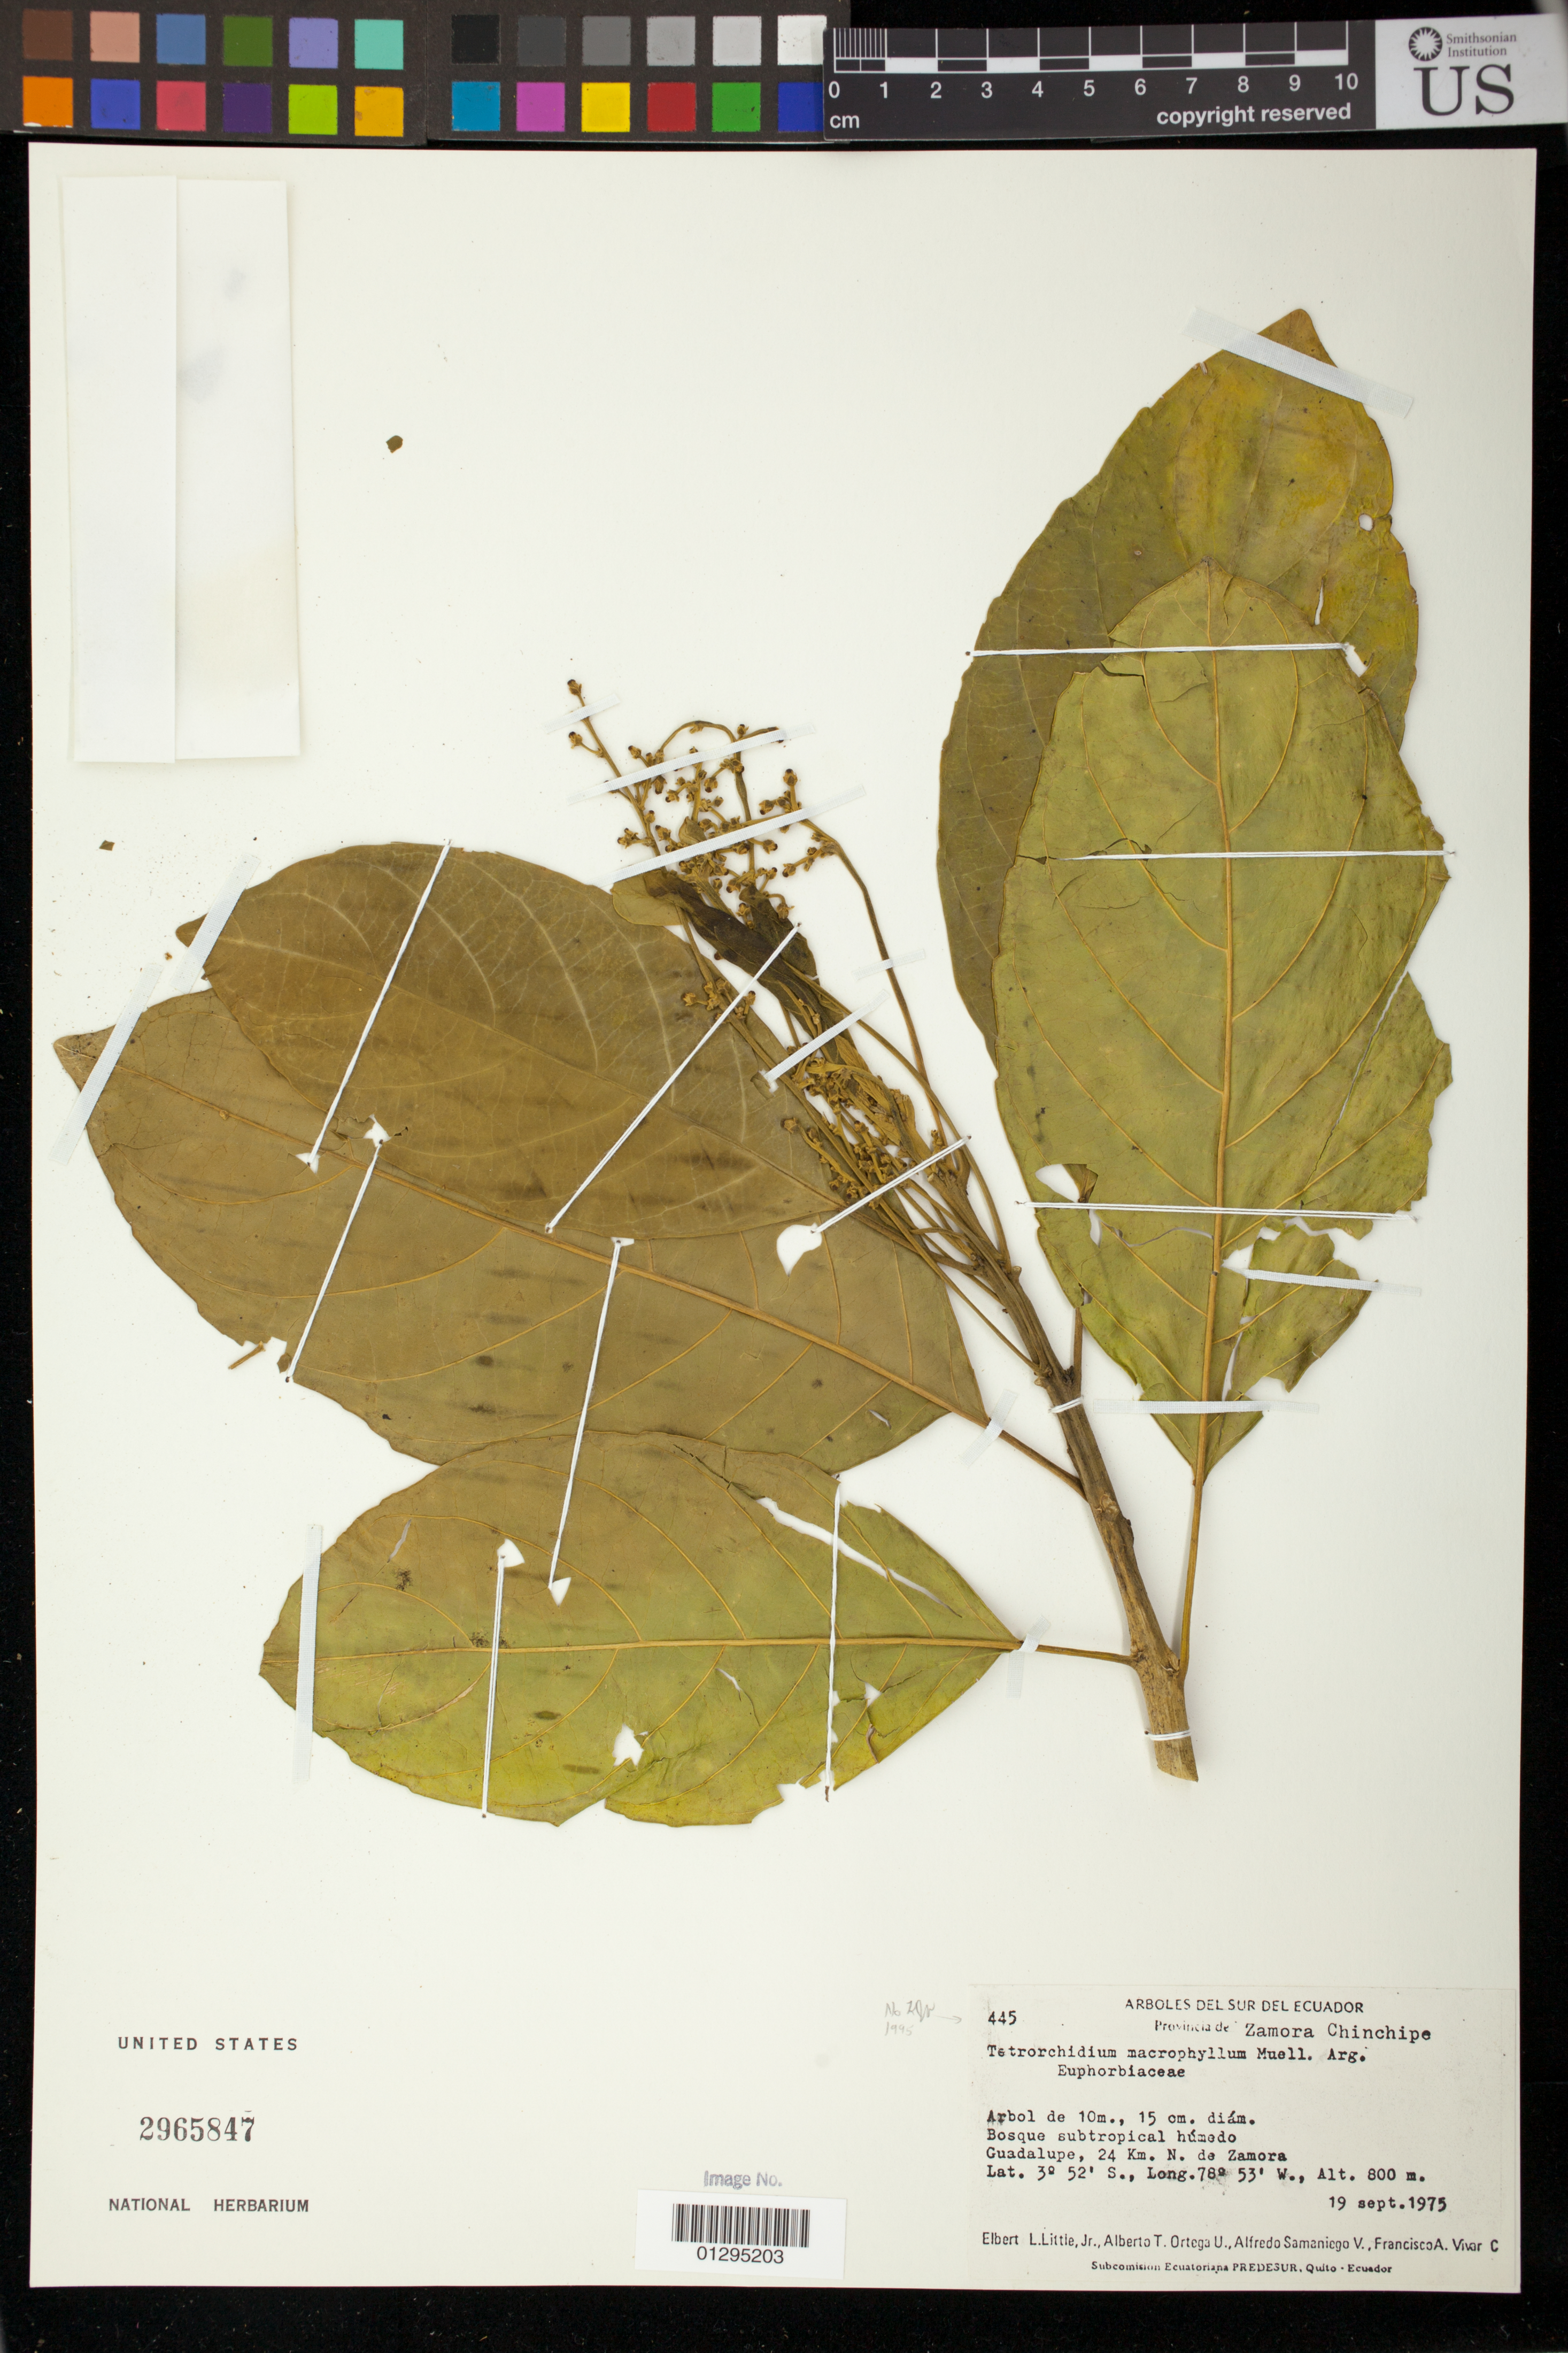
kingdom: Plantae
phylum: Tracheophyta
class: Magnoliopsida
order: Malpighiales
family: Euphorbiaceae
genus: Tetrorchidium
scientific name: Tetrorchidium sp.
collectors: E. L. Little, A. T. Ortega U., A. V. Samaniego & F. A. Vivar C.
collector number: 445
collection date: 1975-09-19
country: Ecuador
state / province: Zamora-Chinchipe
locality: Guadalupe, 24 Km. N. de Zamora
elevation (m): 800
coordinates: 3°52'S, 78°53'W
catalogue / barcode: US 2965847